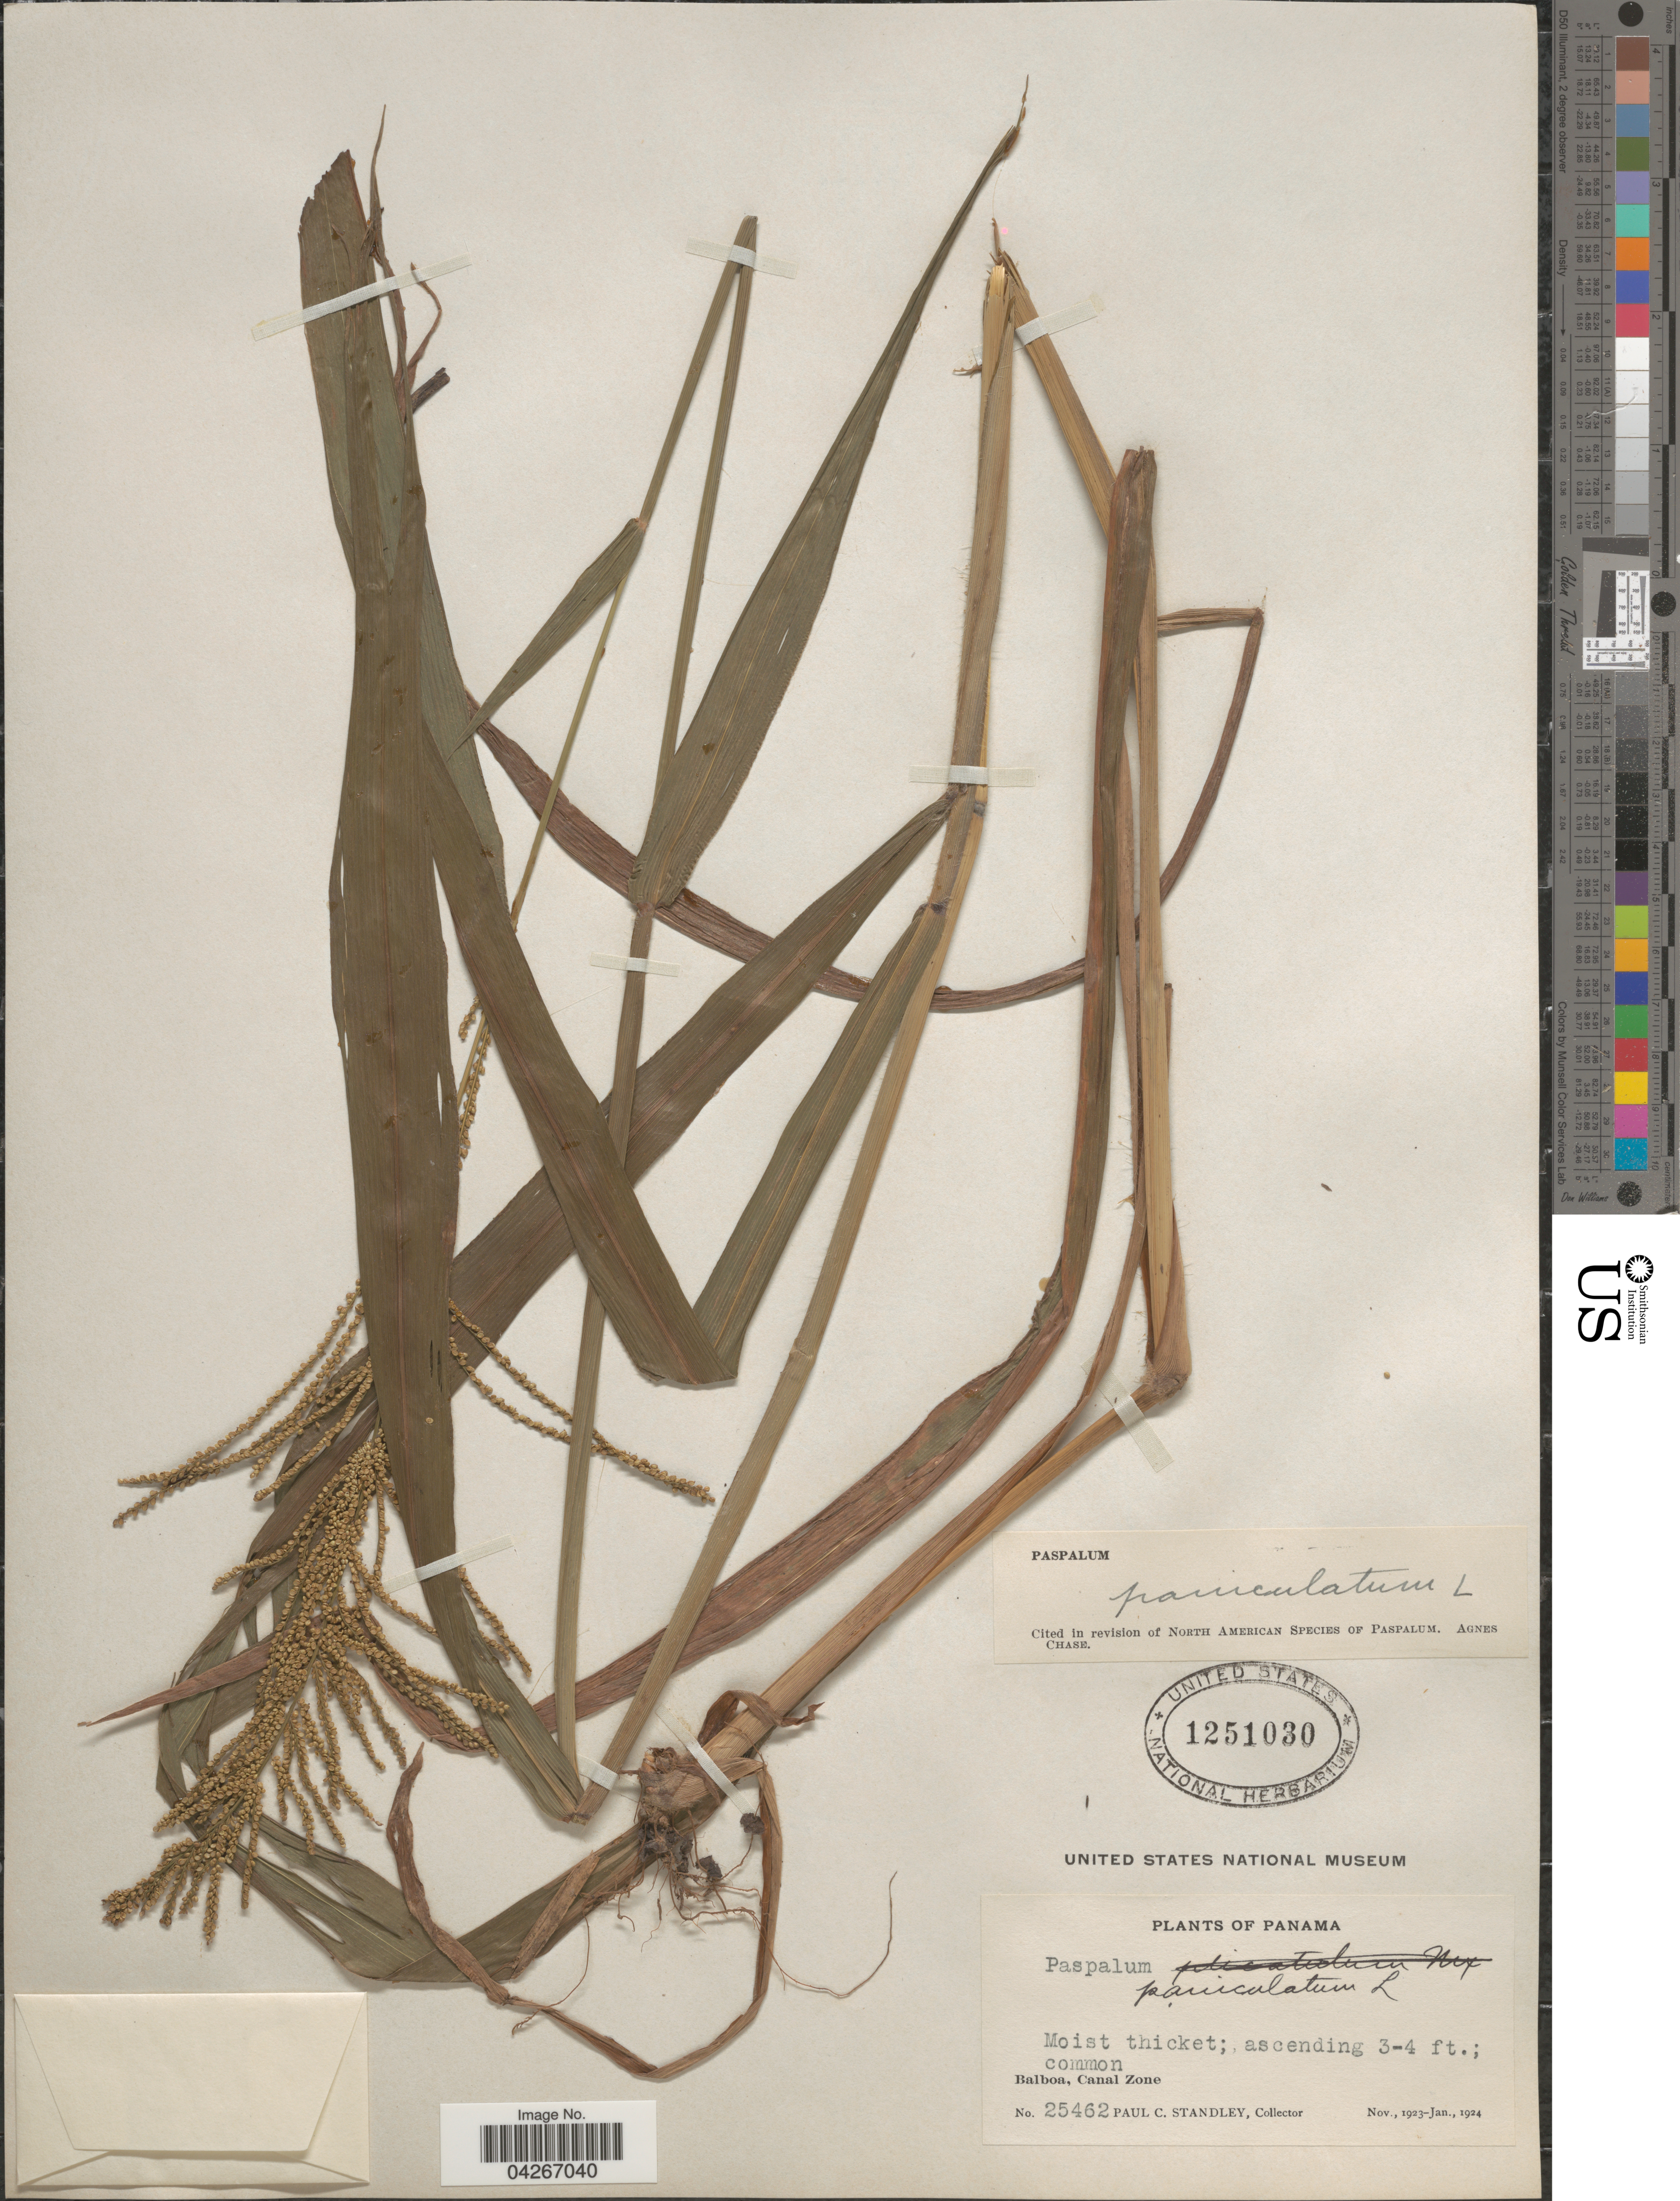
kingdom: Plantae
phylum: Tracheophyta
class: Liliopsida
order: Poales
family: Poaceae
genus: Paspalum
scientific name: Paspalum paniculatum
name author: L.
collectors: P. C. Standley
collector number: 25462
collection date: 1923-11/1924-01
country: Panama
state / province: Colón / Panamá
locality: Balboa, Canal Zone.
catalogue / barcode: US 1251030